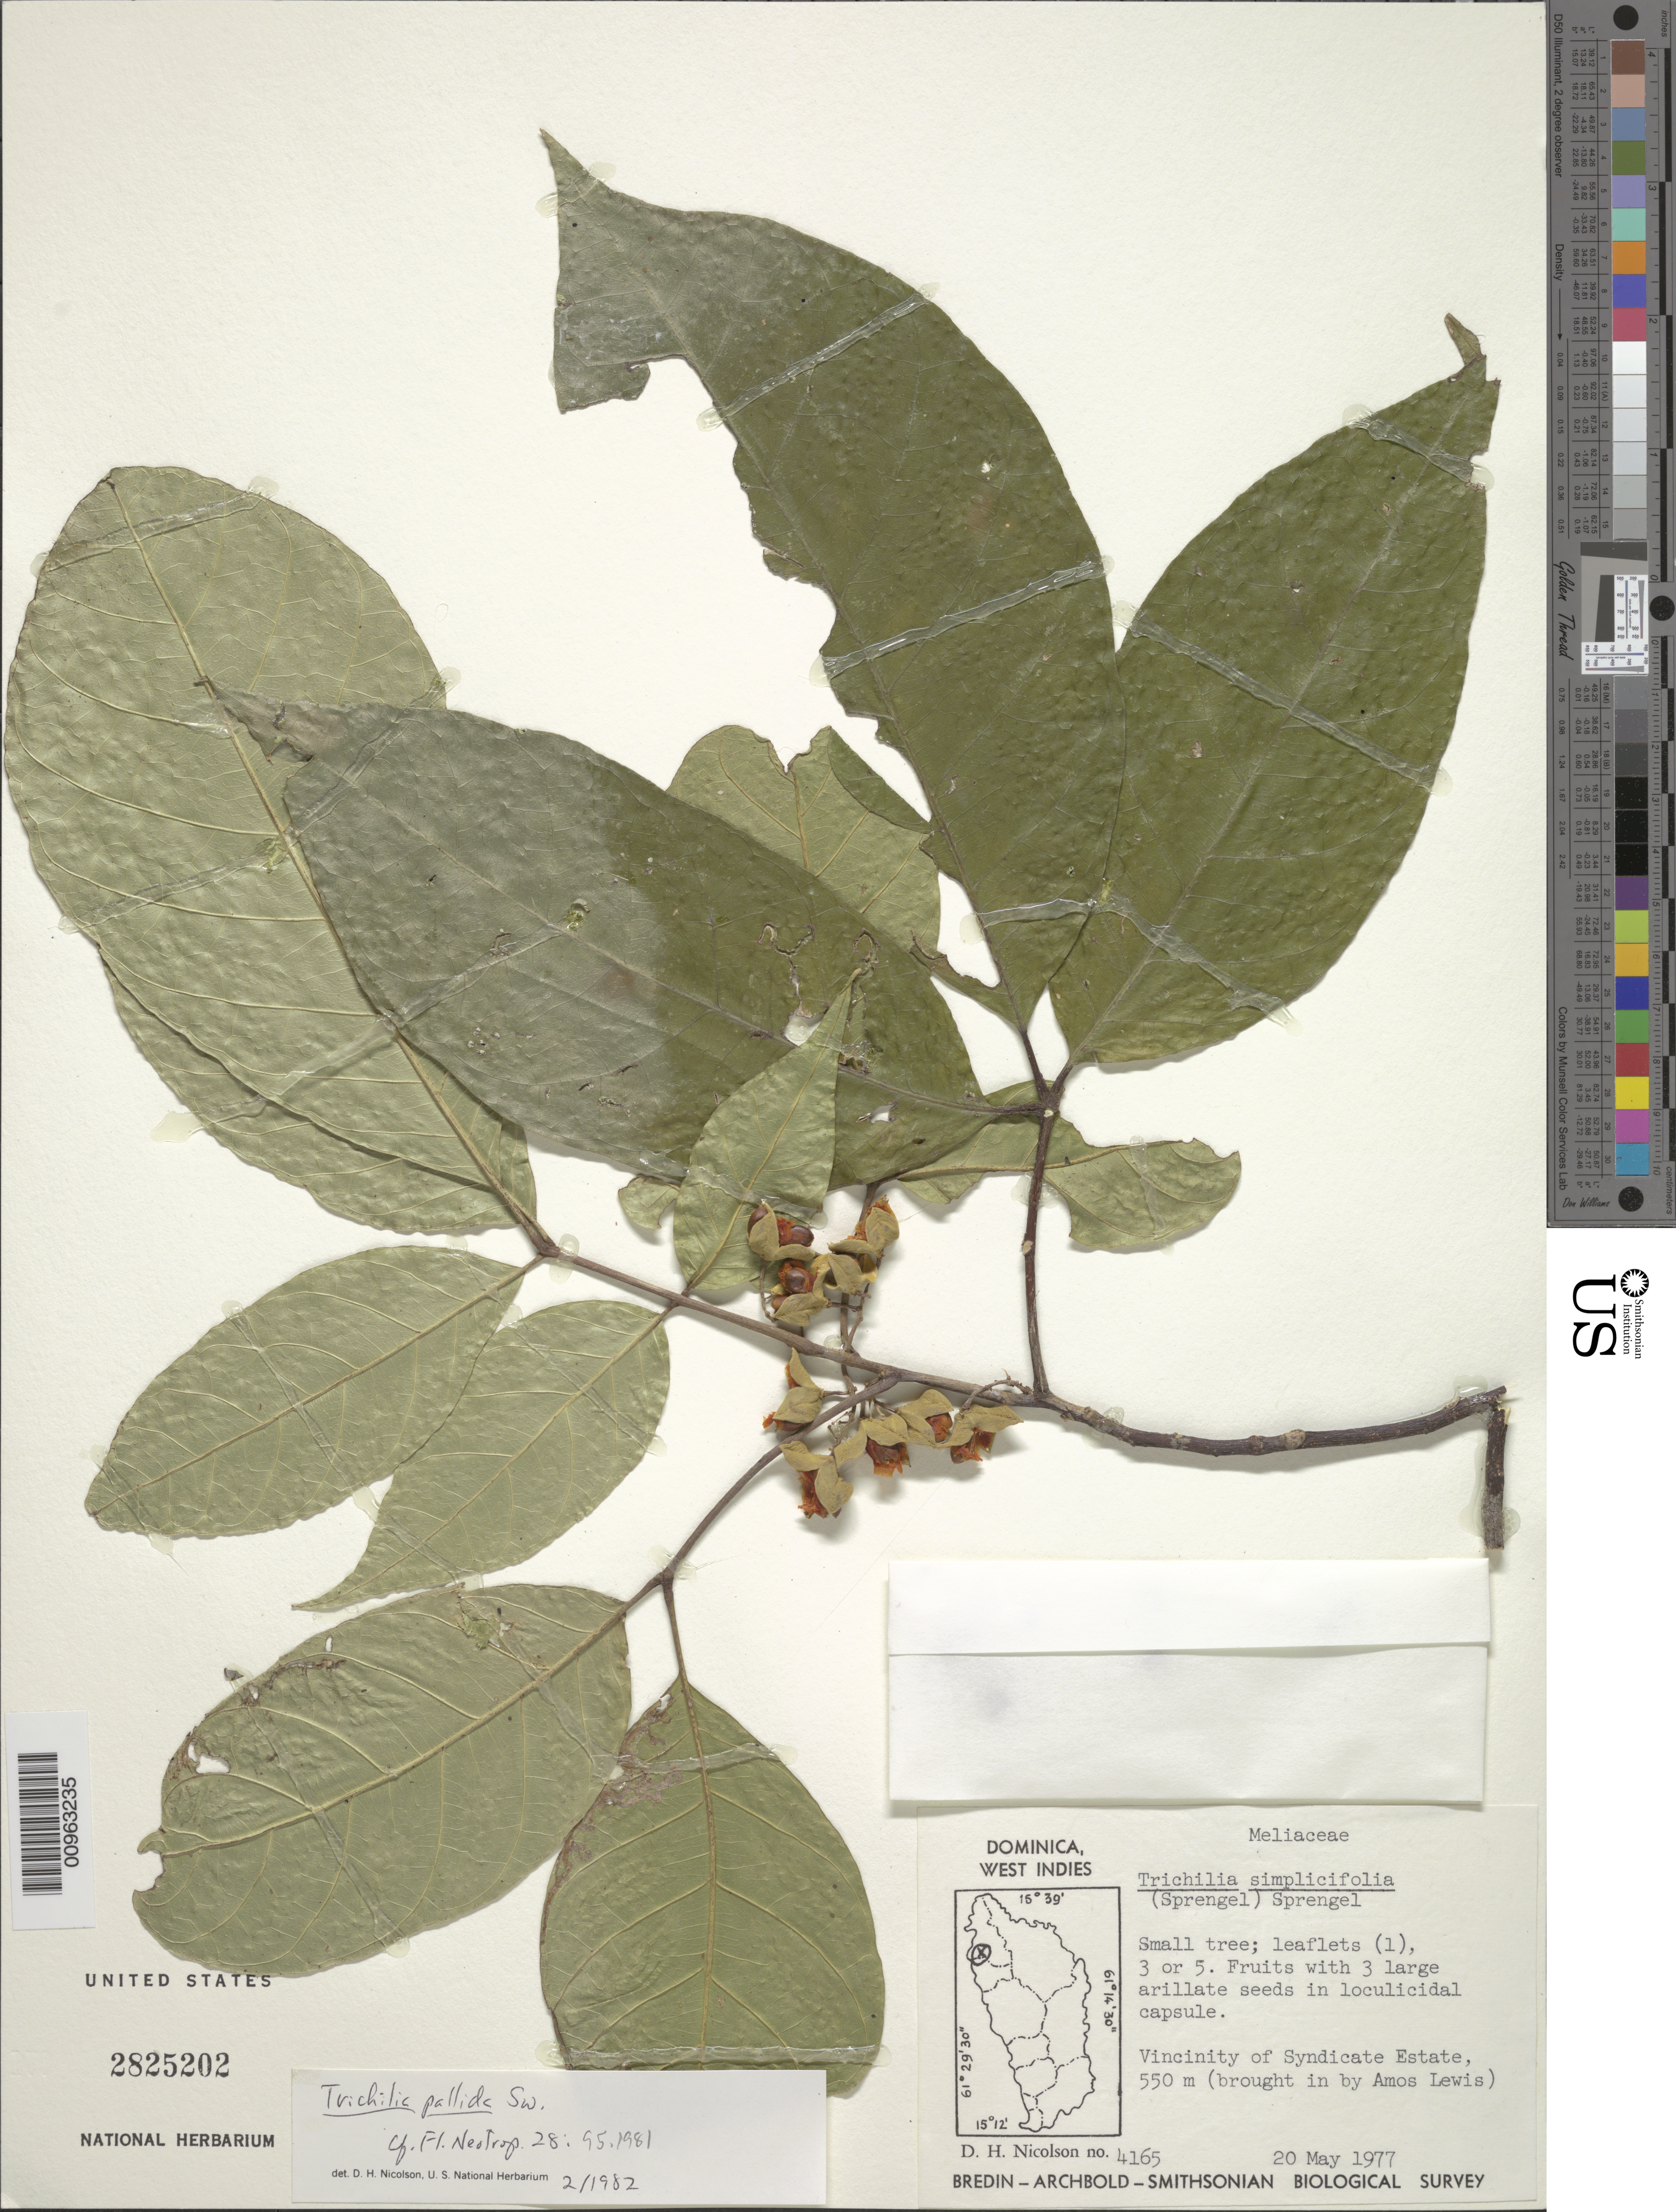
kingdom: Plantae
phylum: Tracheophyta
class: Magnoliopsida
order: Sapindales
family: Meliaceae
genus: Trichilia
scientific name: Trichilia pallida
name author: Sw.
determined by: Nicolson, Dan H.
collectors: D. H. Nicolson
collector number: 4165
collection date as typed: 20 May 1977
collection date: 1977-05-20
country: Dominica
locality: Vicinity of Syndicate Estate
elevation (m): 550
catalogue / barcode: US 2825202